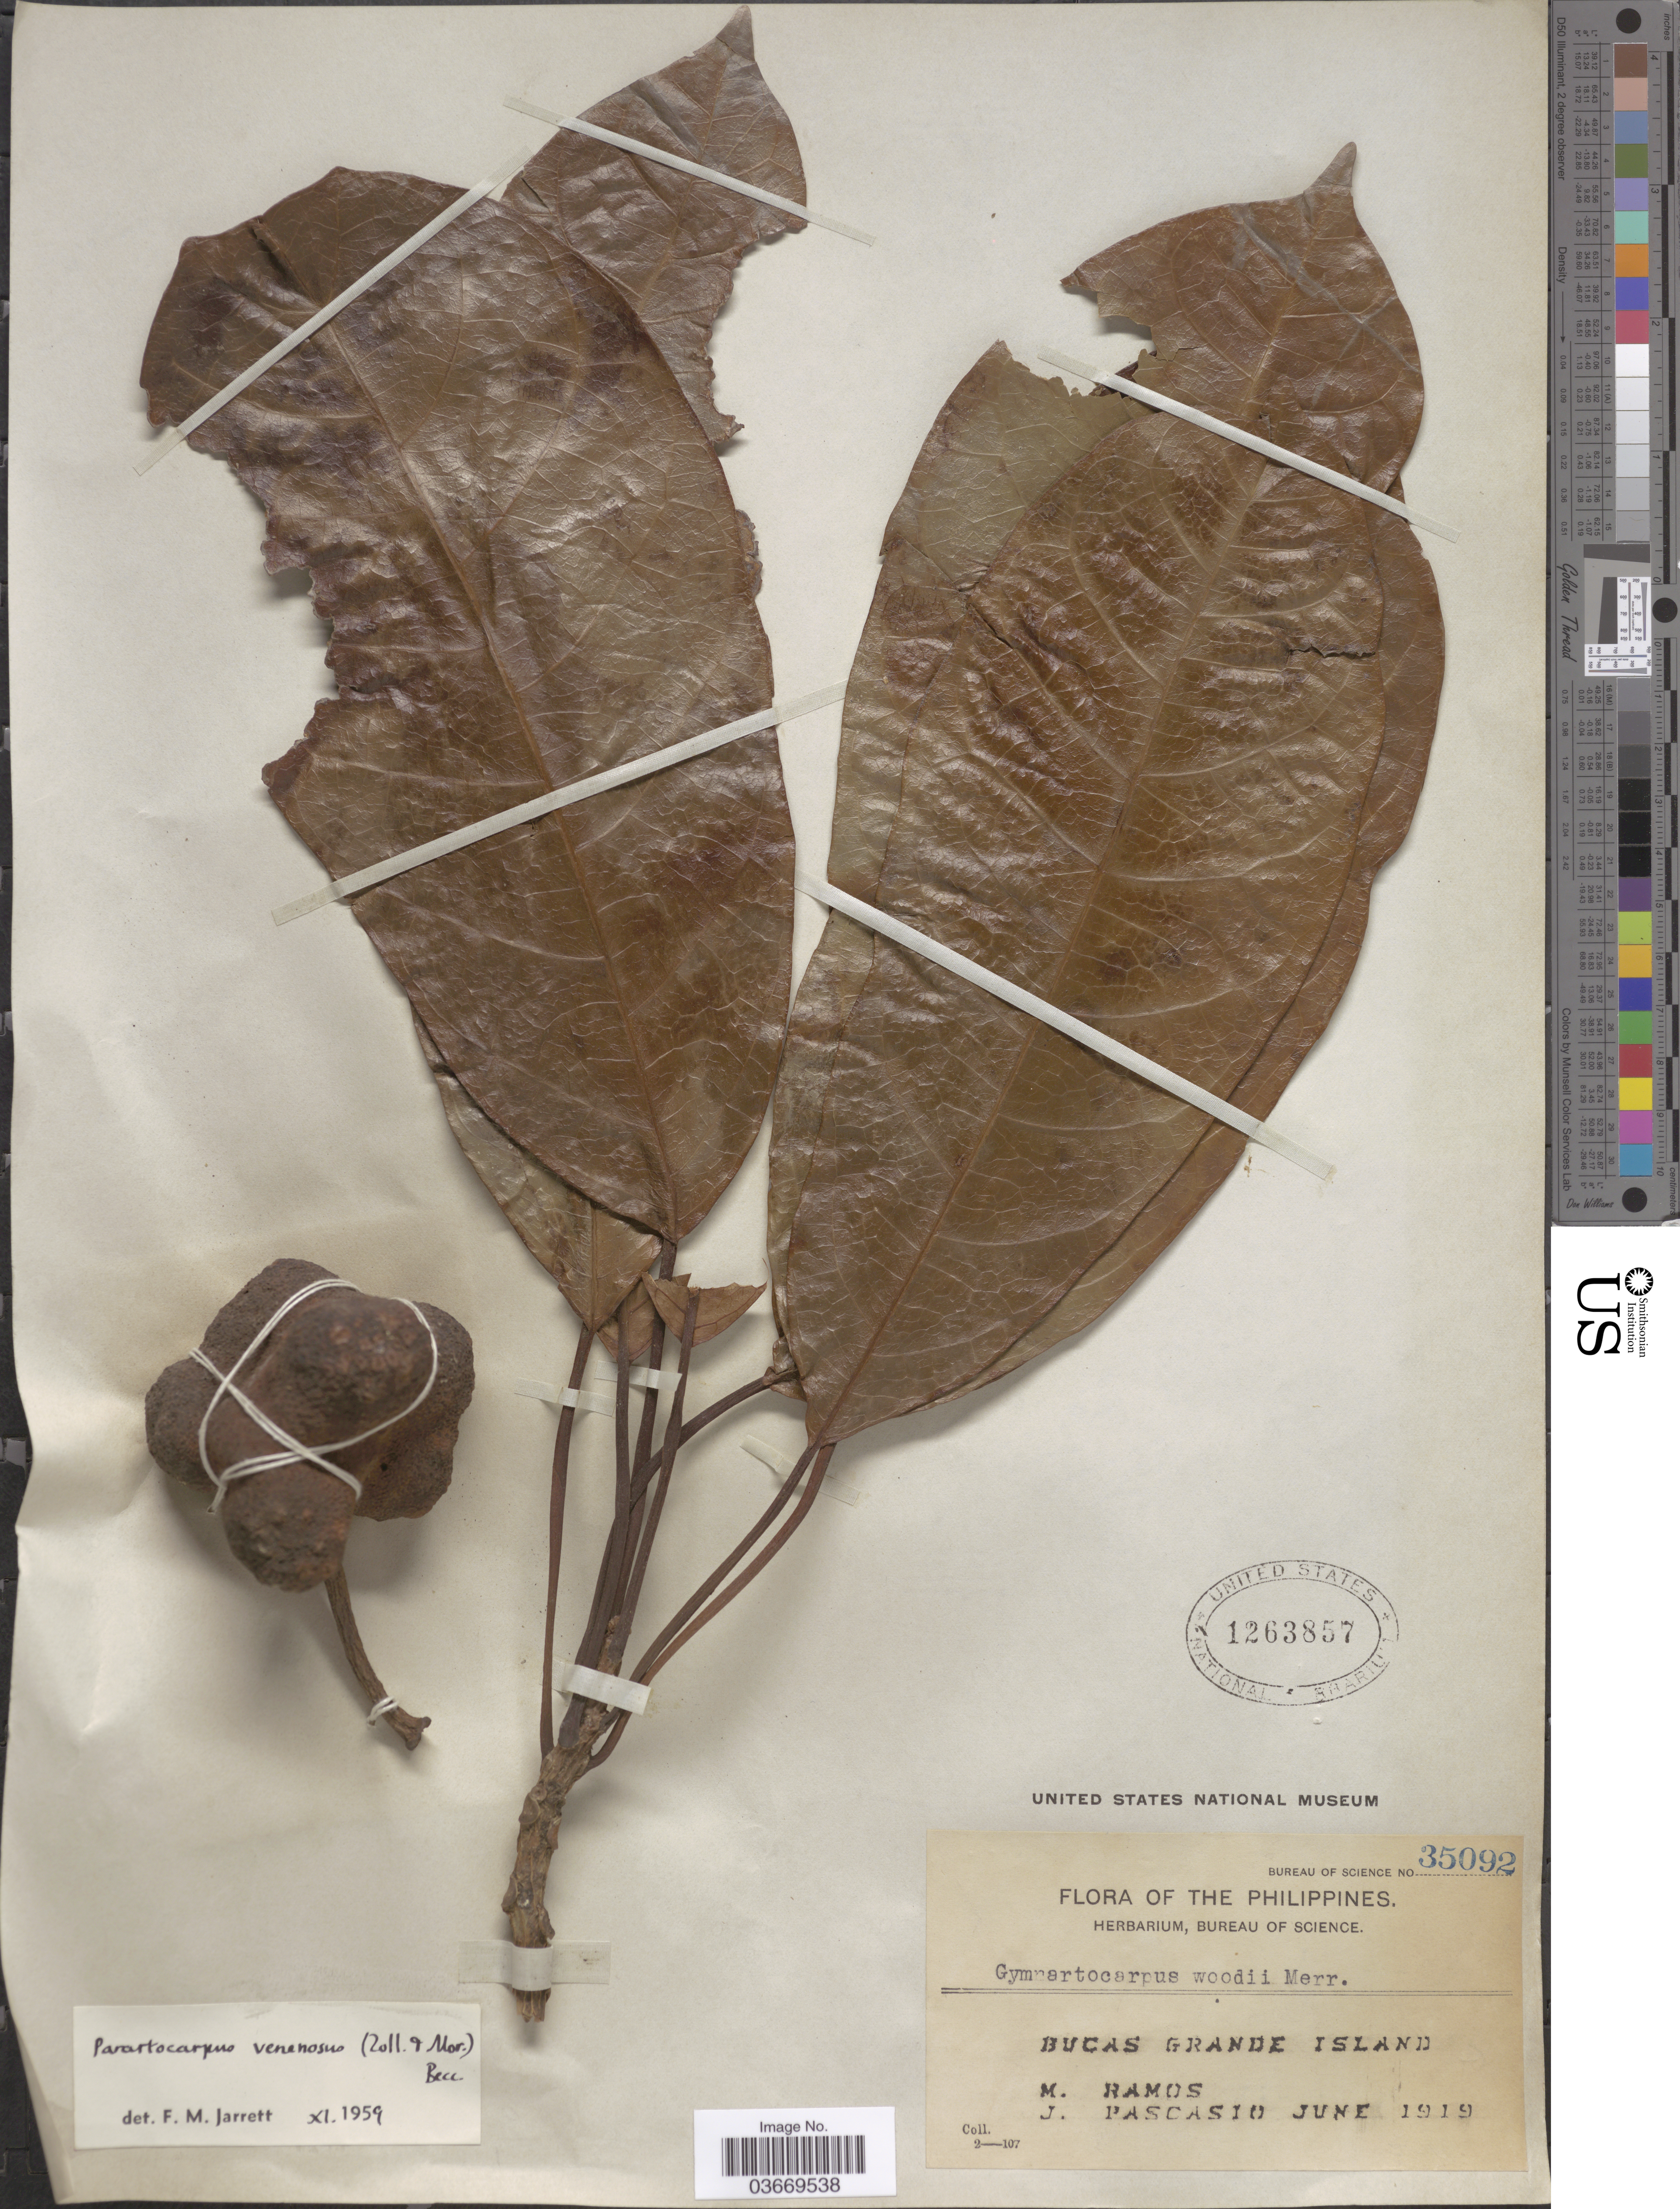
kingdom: Plantae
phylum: Tracheophyta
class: Magnoliopsida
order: Rosales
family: Moraceae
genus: Parartocarpus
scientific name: Parartocarpus venenosus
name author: (Zoll. & Moritzi) Becc.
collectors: M. Ramos & J. Pascasio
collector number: Bureau of Science 35092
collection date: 1919-06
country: Philippines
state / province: Caraga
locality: Bucas Grande Island.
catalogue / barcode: US 1263857